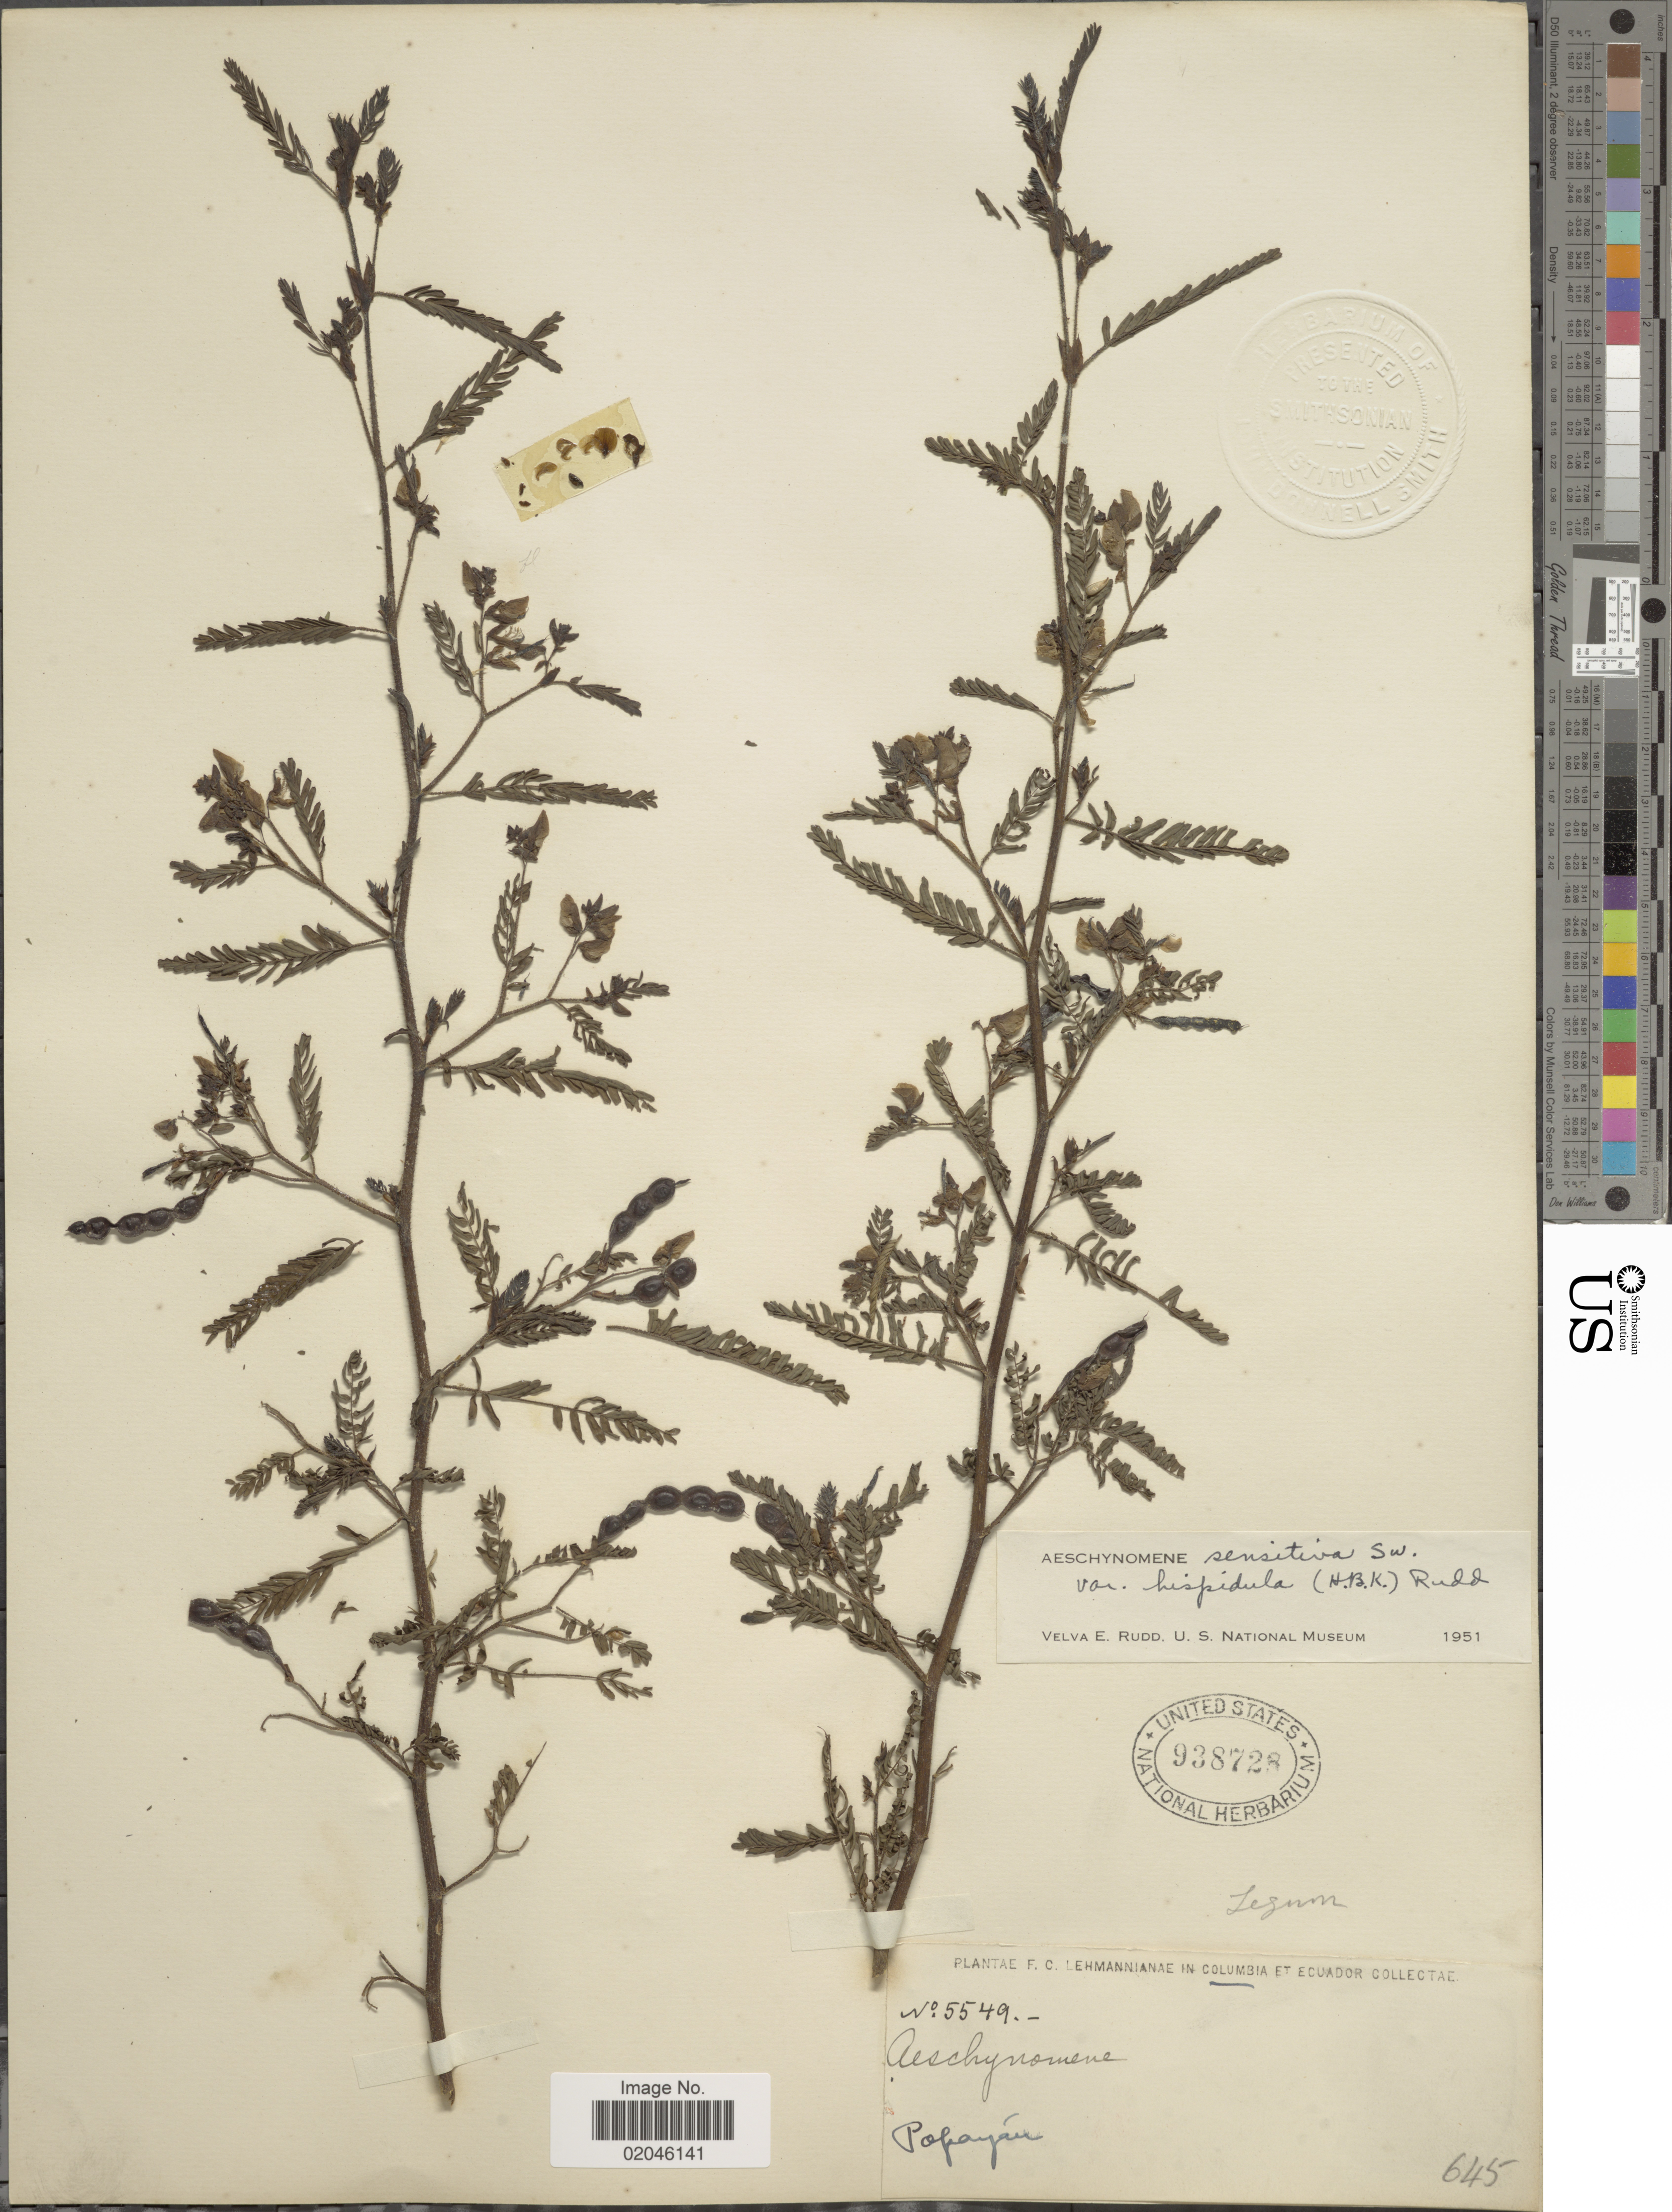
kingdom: Plantae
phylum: Tracheophyta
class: Magnoliopsida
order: Fabales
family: Fabaceae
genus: Aeschynomene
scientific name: Aeschynomene sensitiva var. hispidula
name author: Rudd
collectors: F. C. Lehmann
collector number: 5549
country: Colombia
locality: Popayan, Columbia et Ecuador.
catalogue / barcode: US 938728